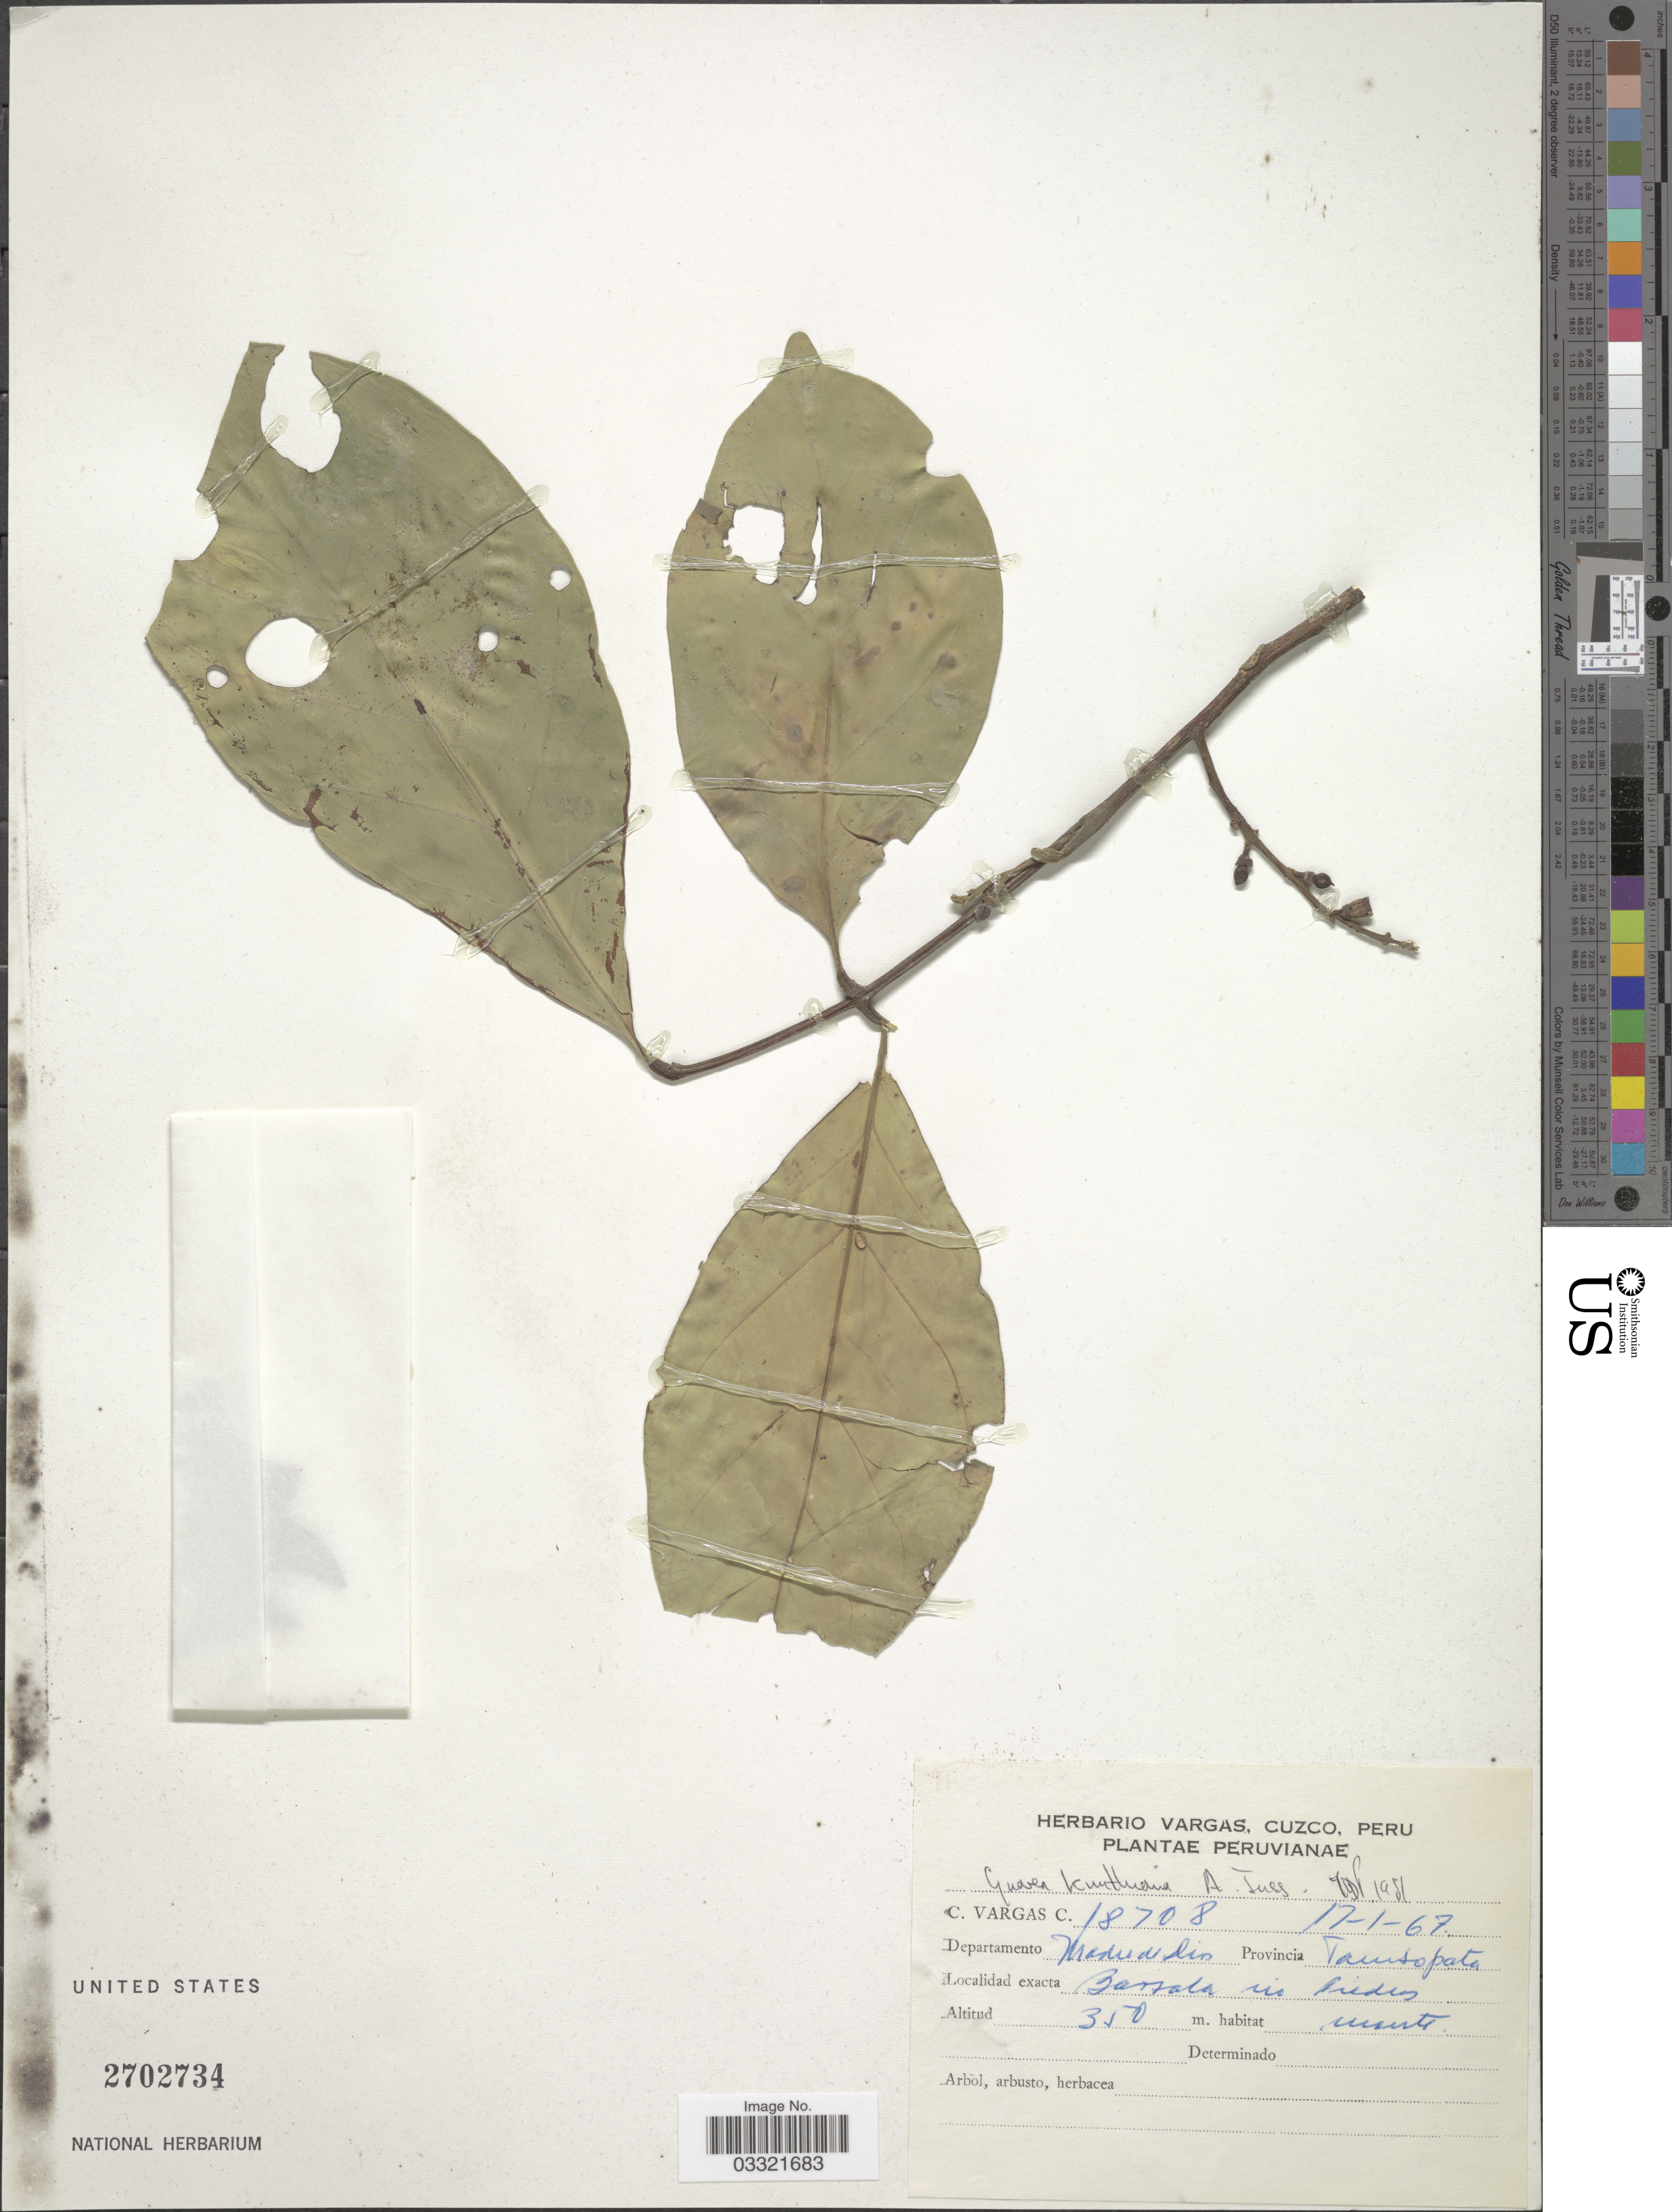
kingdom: Plantae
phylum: Tracheophyta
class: Magnoliopsida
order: Sapindales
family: Meliaceae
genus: Guarea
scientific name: Guarea kunthiana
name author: A. Juss.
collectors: C. Vargas Calderón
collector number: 18708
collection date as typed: Transcribed d/m/y: 17/1/67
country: Peru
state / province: Madre de Dios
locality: Departamento Madre de Dios, Provincia Tambopata. Barsala [interpreted] rio Piedras.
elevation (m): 350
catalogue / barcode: US 2702734